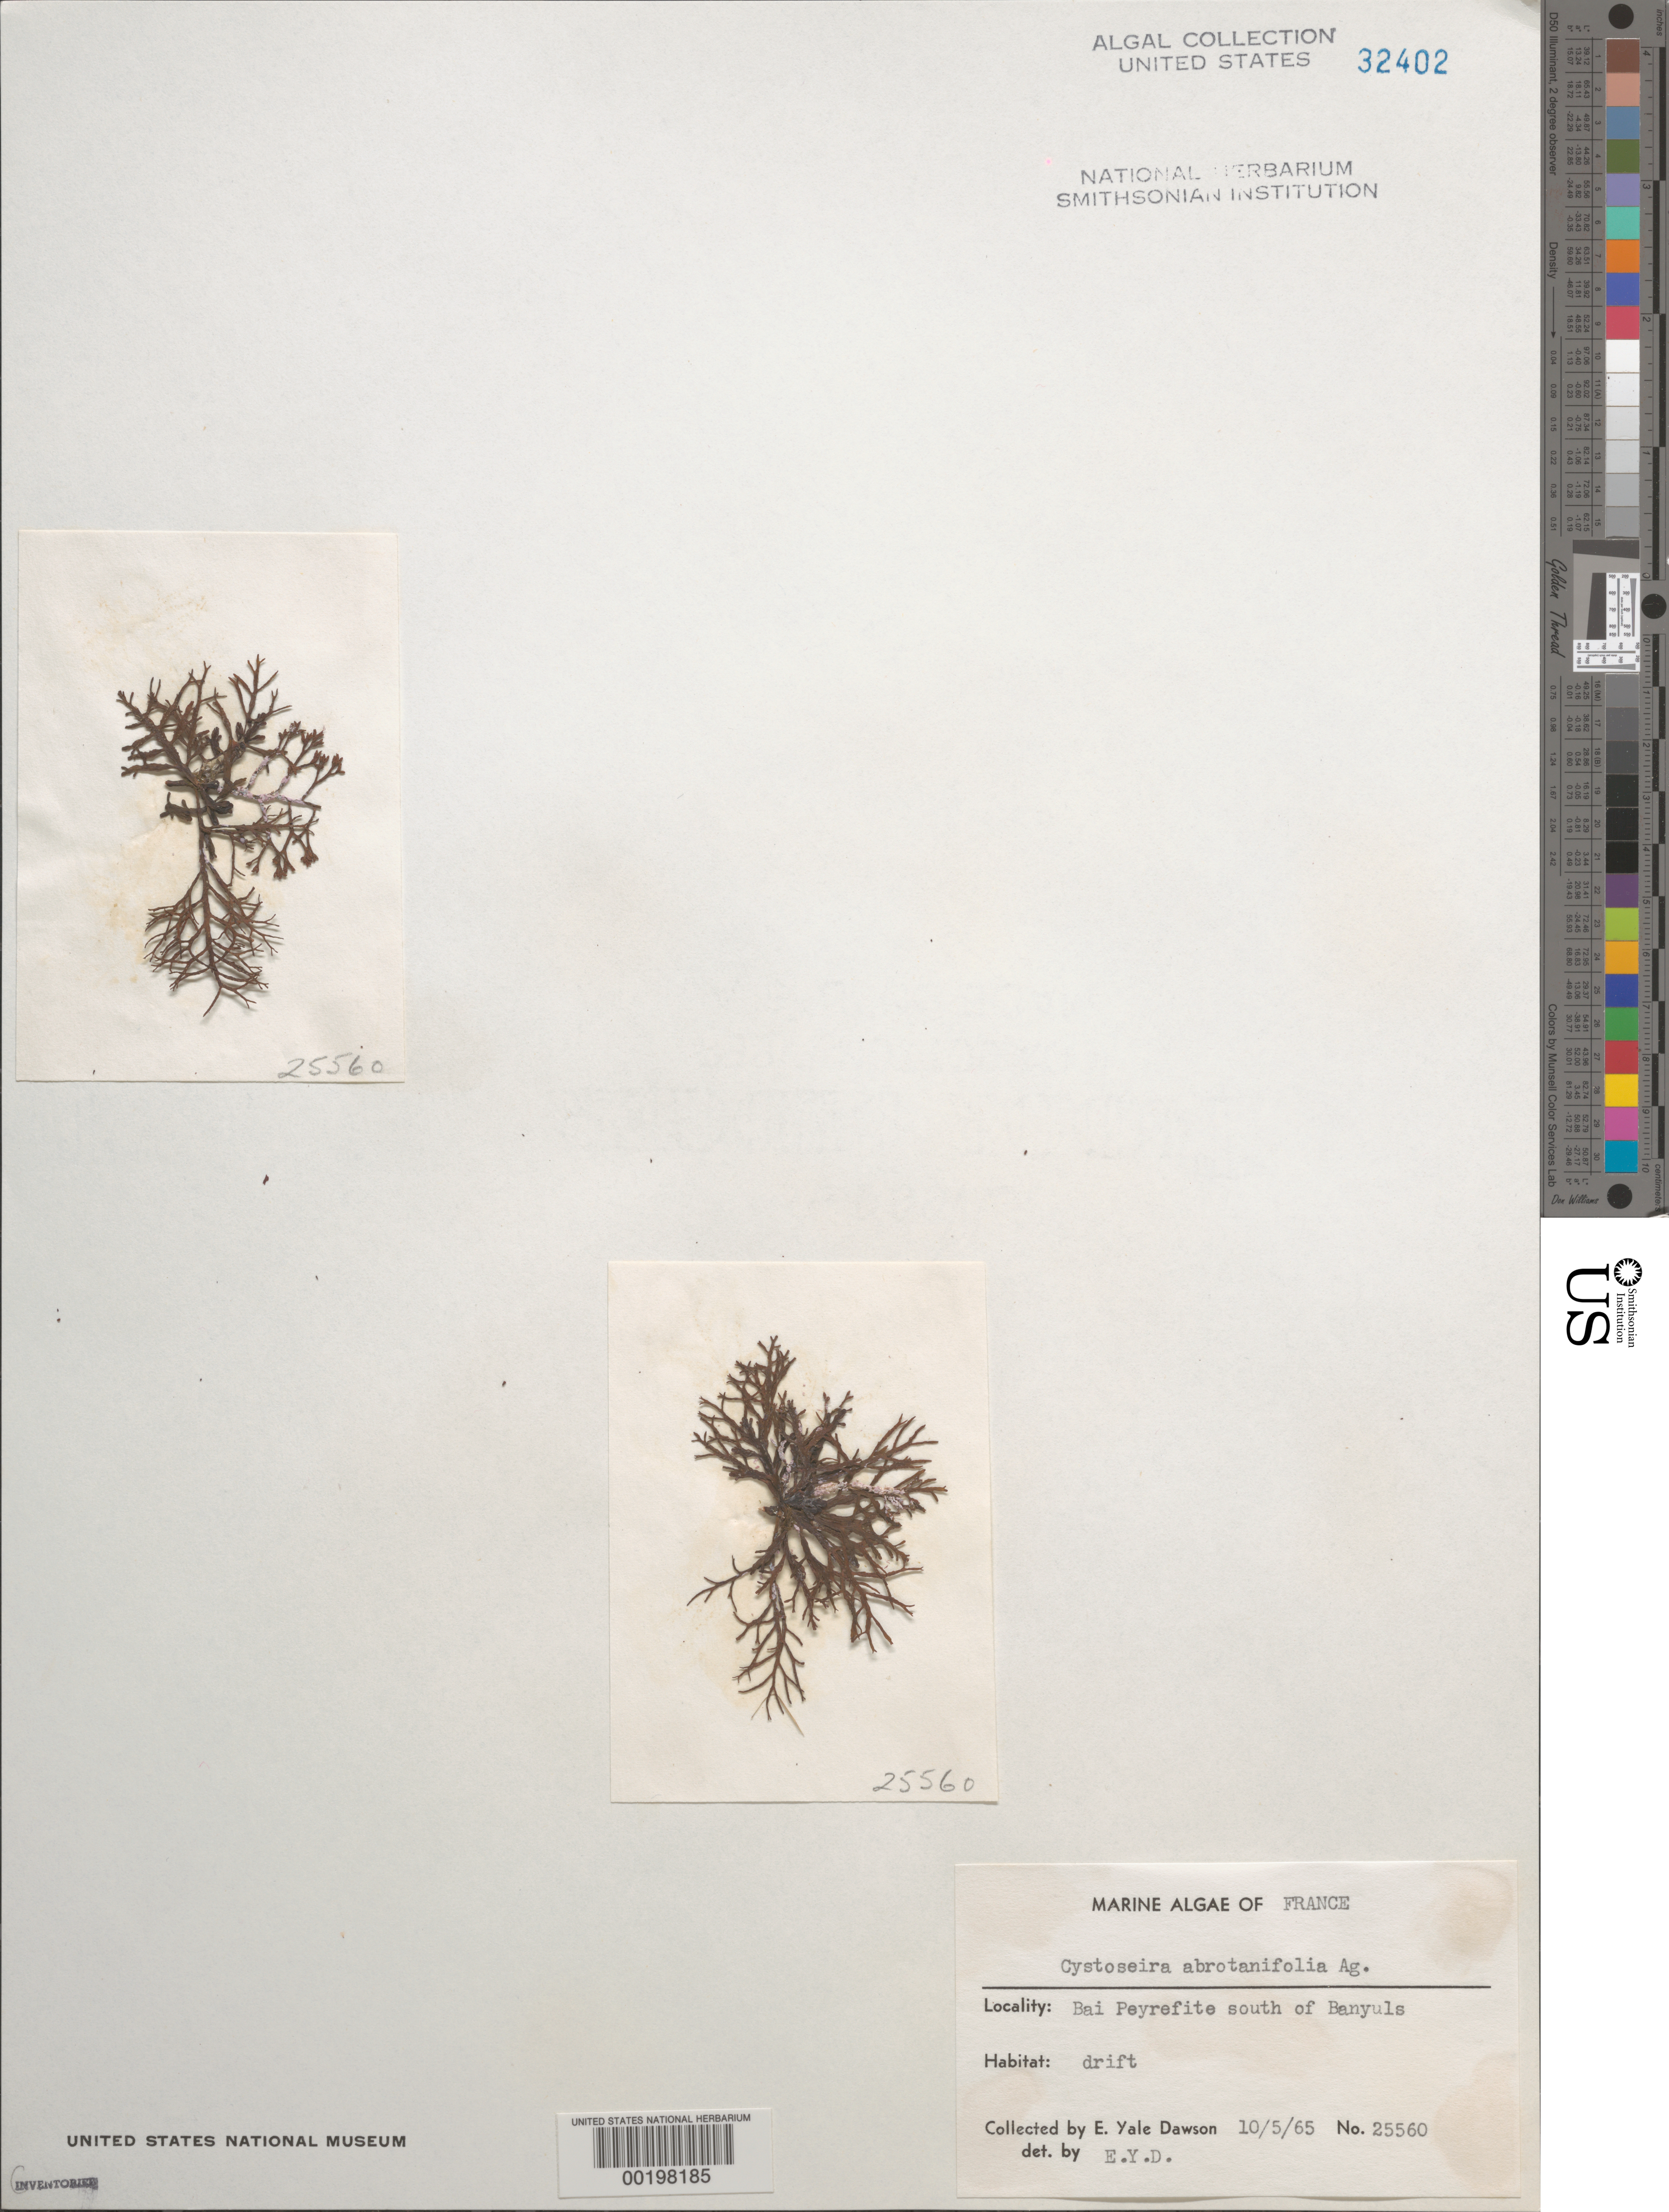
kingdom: Chromista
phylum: Ochrophyta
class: Phaeophyceae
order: Fucales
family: Sargassaceae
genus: Cystoseira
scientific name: Cystoseira foeniculacea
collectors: E. Y. Dawson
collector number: EYD 25560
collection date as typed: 05 Oct 1965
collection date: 1965-10-05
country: France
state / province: Occitanie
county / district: Pyrénées-Orientales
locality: Bai Peyrefite south of Banyuls-sur-Mer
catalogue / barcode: US 32402